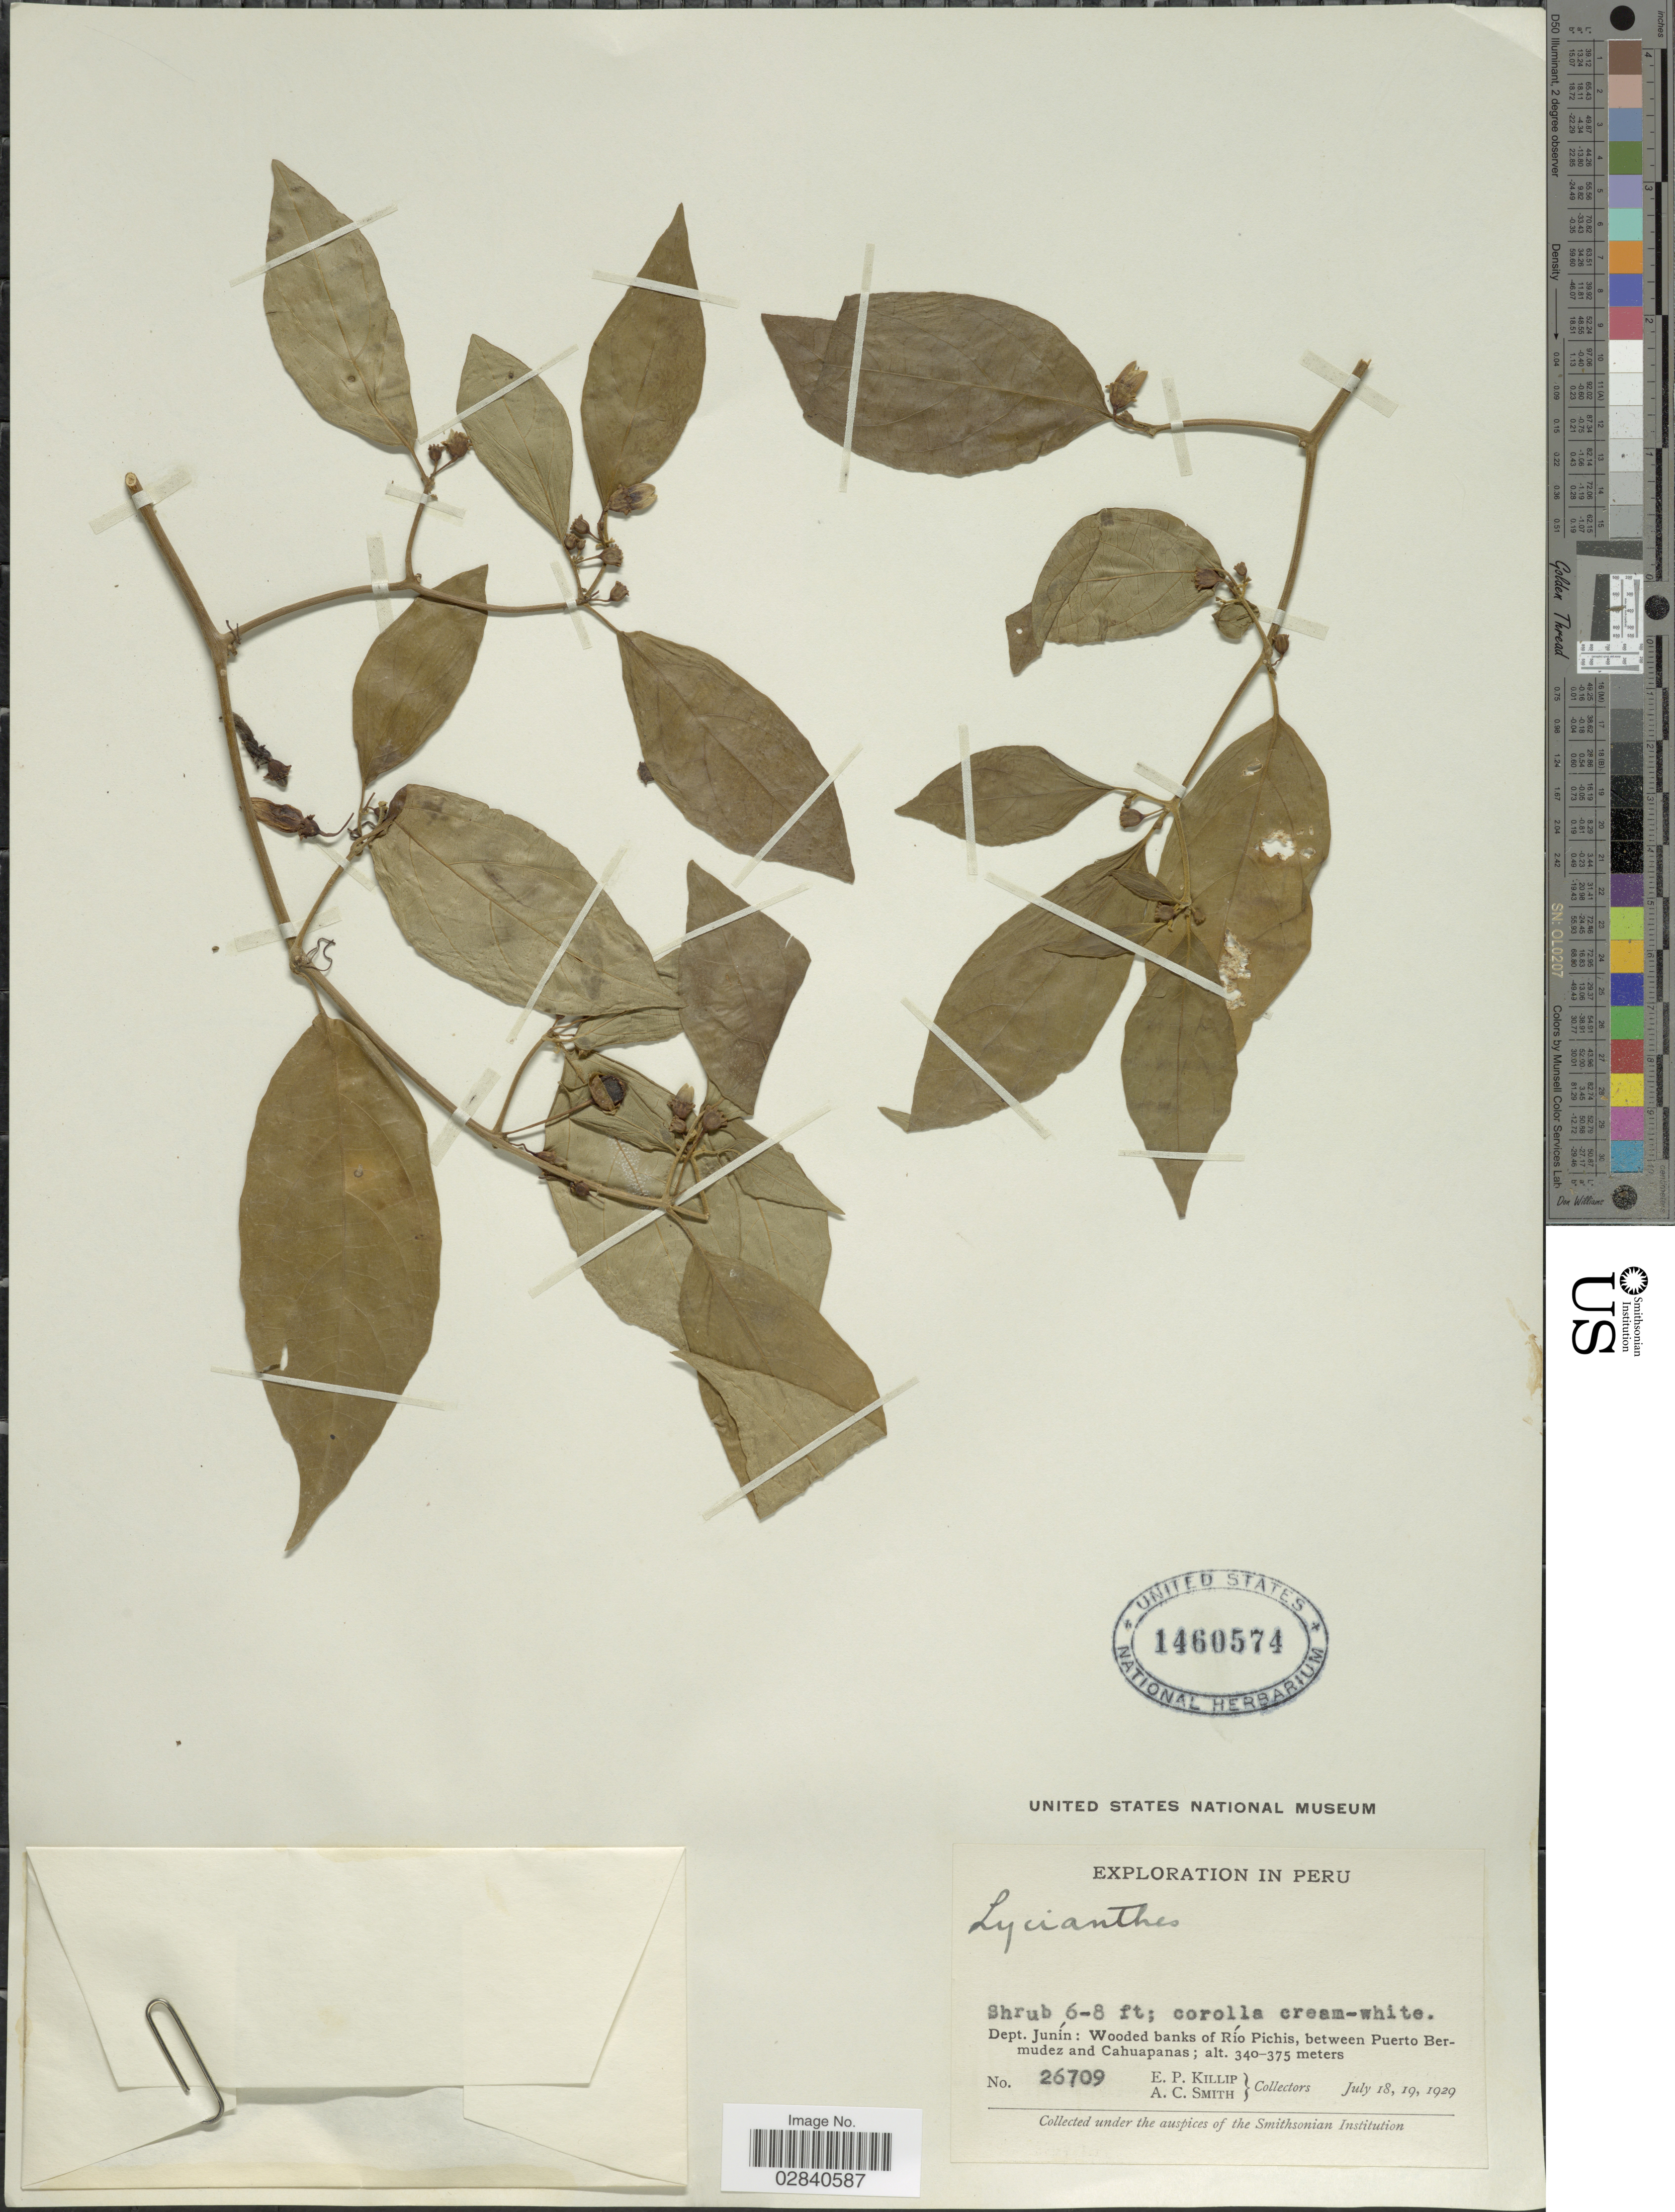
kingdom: Plantae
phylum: Tracheophyta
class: Magnoliopsida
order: Solanales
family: Solanaceae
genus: Lycianthes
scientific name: Lycianthes sp.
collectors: E. P. Killip & A. C. Smith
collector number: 26709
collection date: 1929-07-18/1929-07-19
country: Peru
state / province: Junín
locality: Dept. Junín: Wooded banks of Río Pichis, between Puerto Bermudez and Cahuapanas.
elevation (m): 340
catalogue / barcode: US 1460574